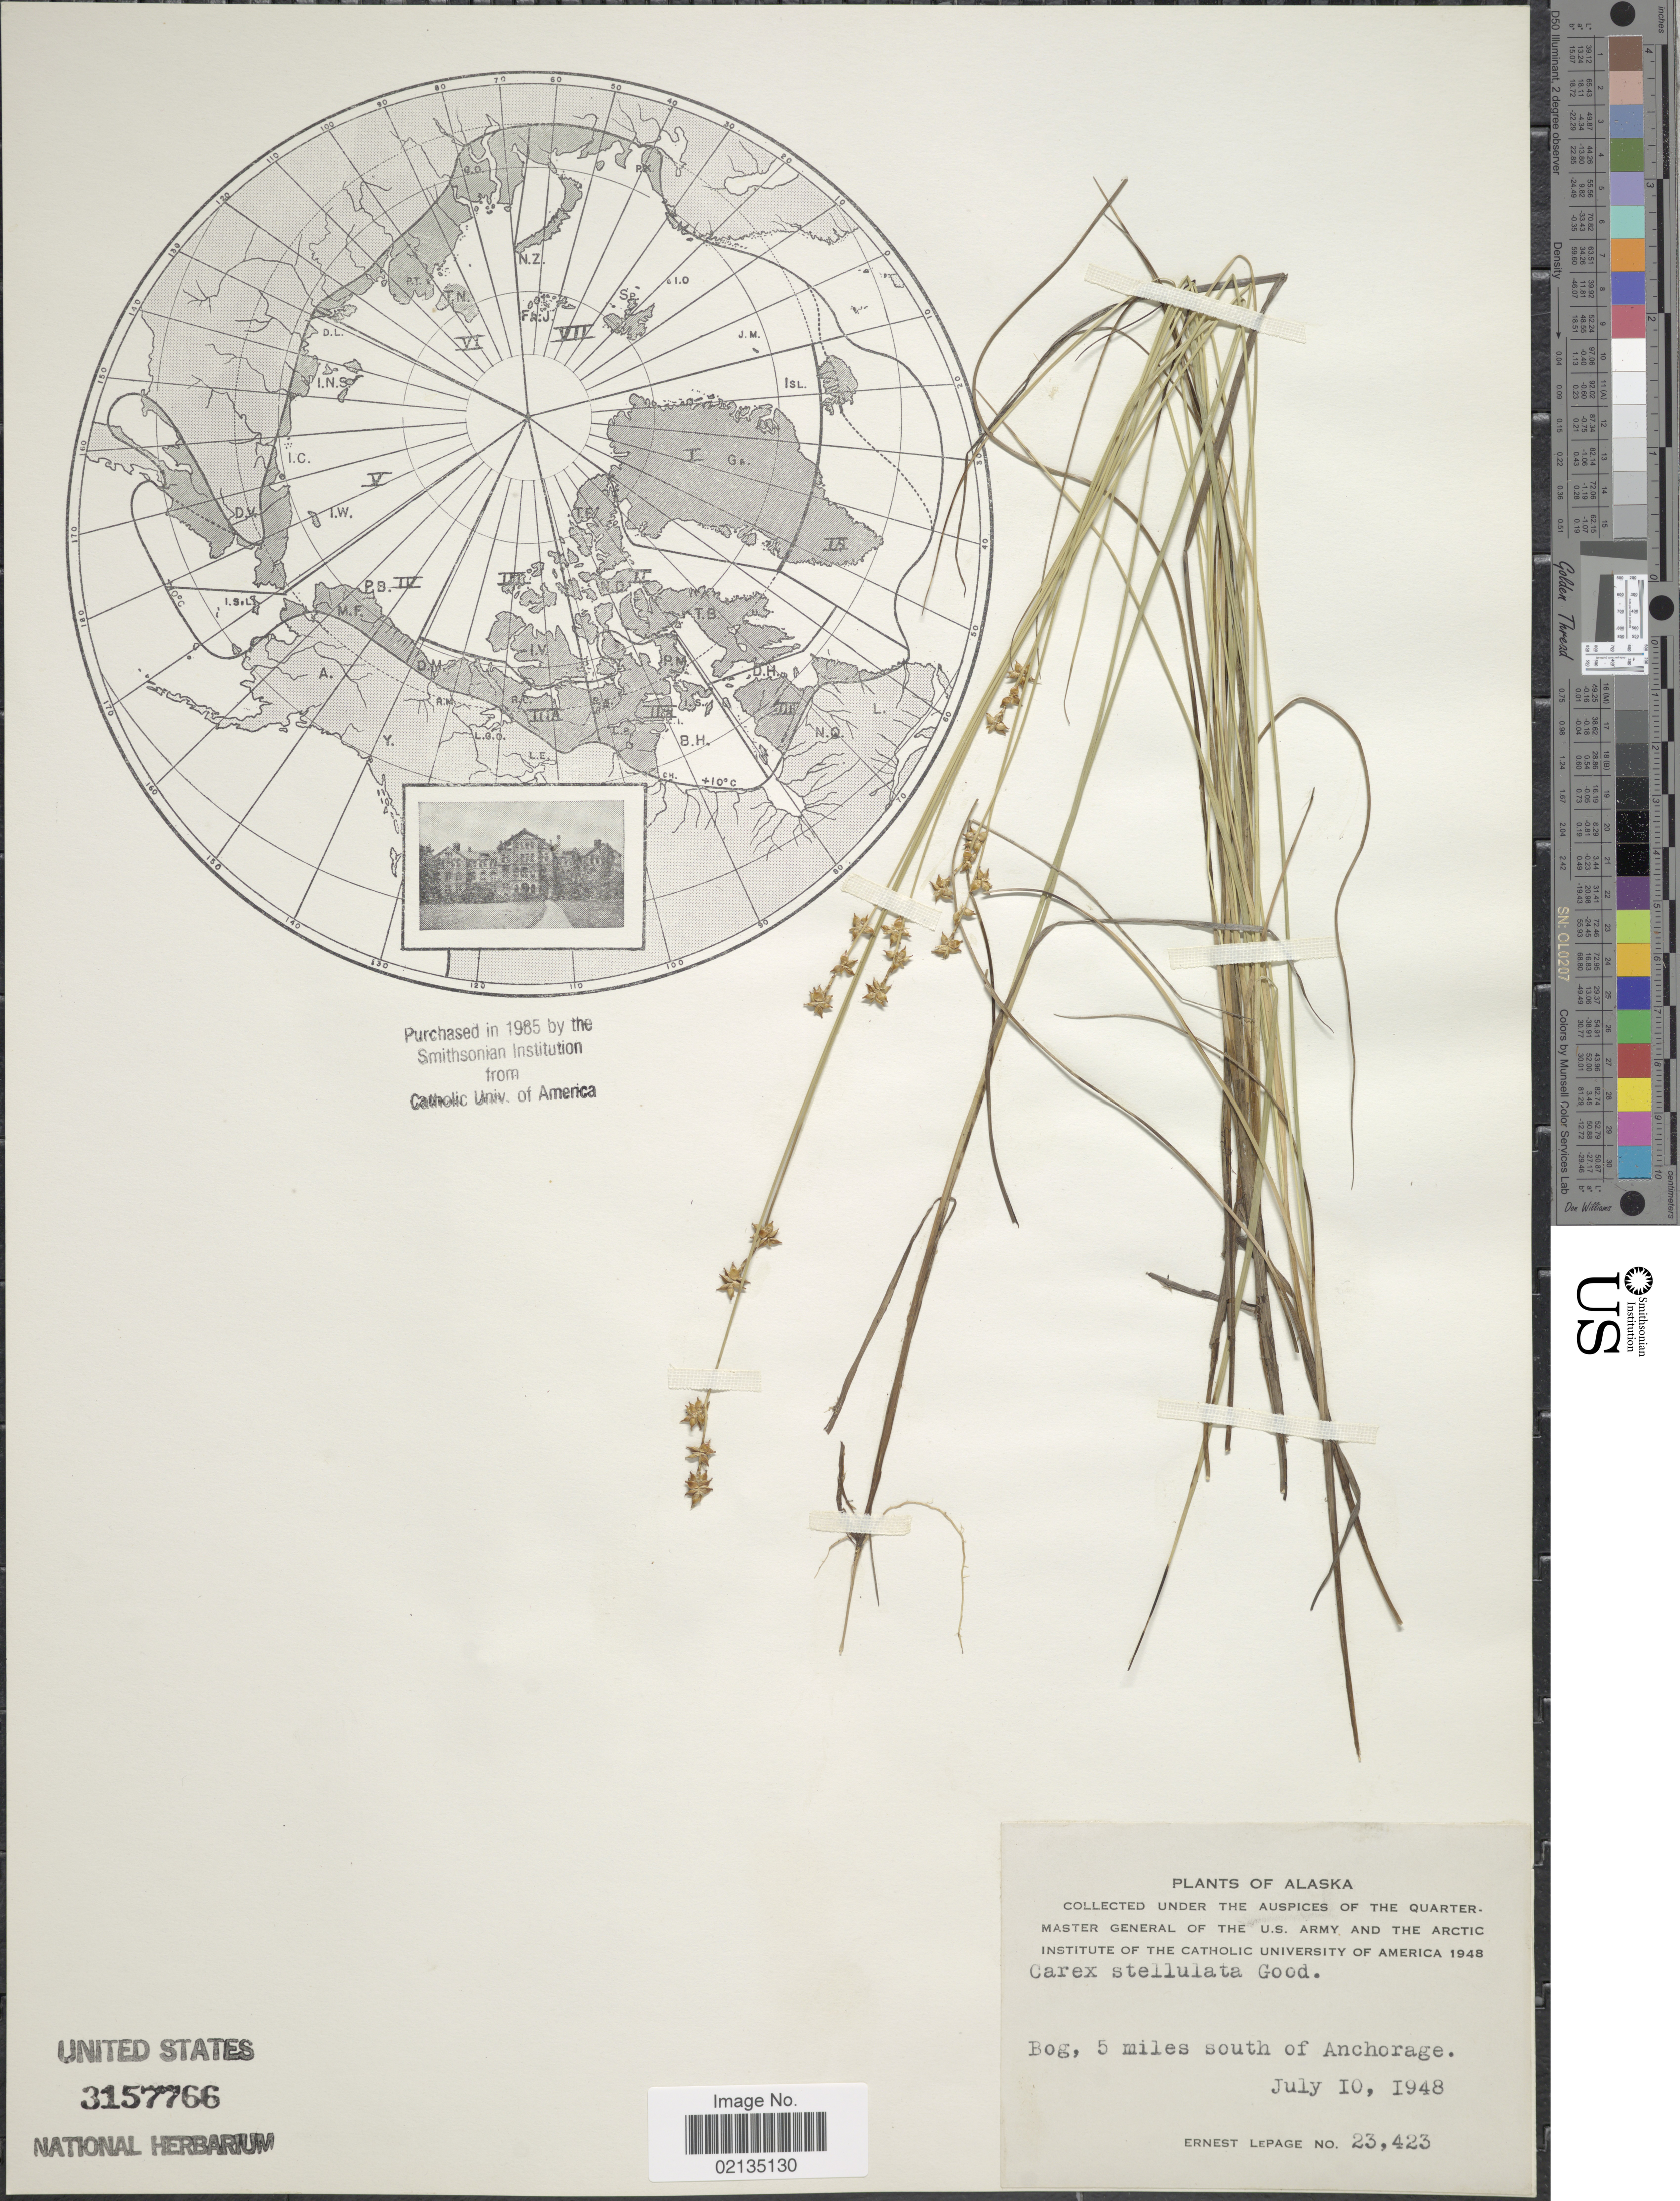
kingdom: Plantae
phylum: Tracheophyta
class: Liliopsida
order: Poales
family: Cyperaceae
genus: Carex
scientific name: Carex echinata subsp. echinata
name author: Murray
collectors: E. Lepage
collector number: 23423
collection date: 1948-07-10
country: United States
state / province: Alaska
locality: Alaska, Bog, 5 miles south of Anchorage.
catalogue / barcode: US 3157766